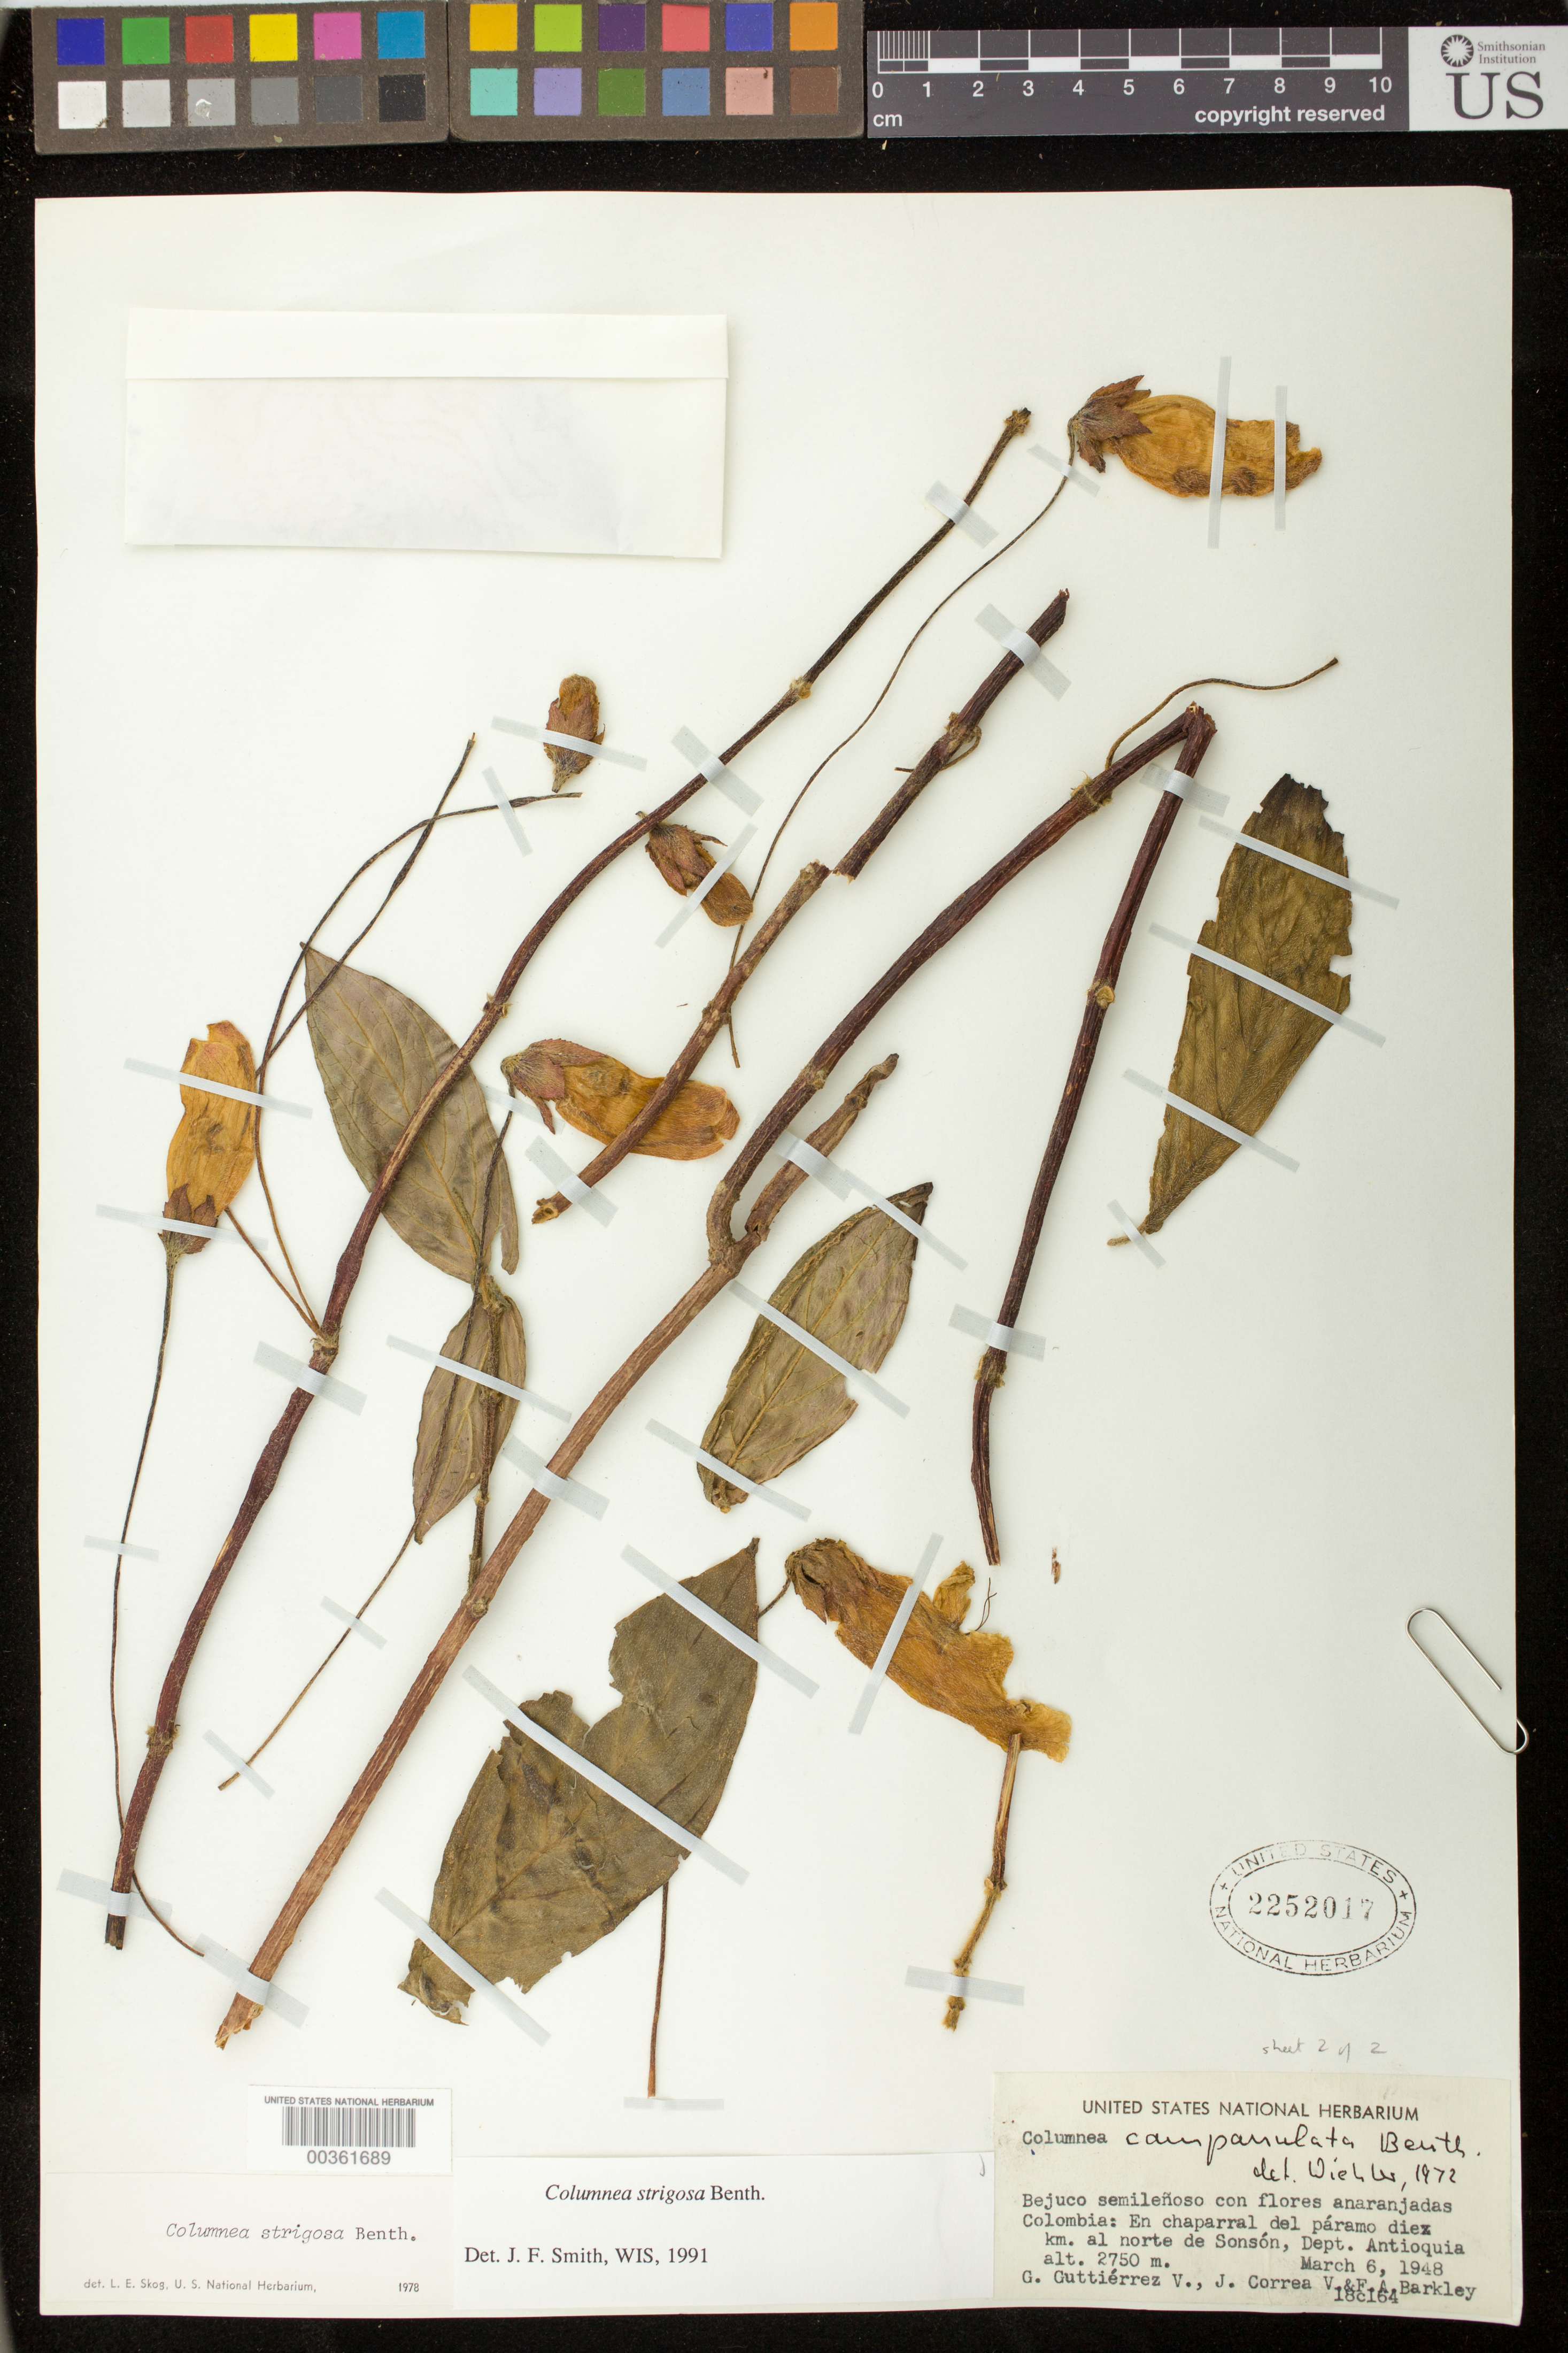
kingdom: Plantae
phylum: Tracheophyta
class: Magnoliopsida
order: Lamiales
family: Gesneriaceae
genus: Columnea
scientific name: Columnea strigosa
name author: Benth.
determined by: Smith, J. F.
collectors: G. Gutiérrez V., J. Correa V. & F. A. Barkley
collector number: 18C 164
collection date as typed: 06 Mar 1948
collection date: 1948-03-06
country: Colombia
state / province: Antioquia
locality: En chaparral del paramo diez kilometros al norte de Sonson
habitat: En chaparral del paramo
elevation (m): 2750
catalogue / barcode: US 2252017